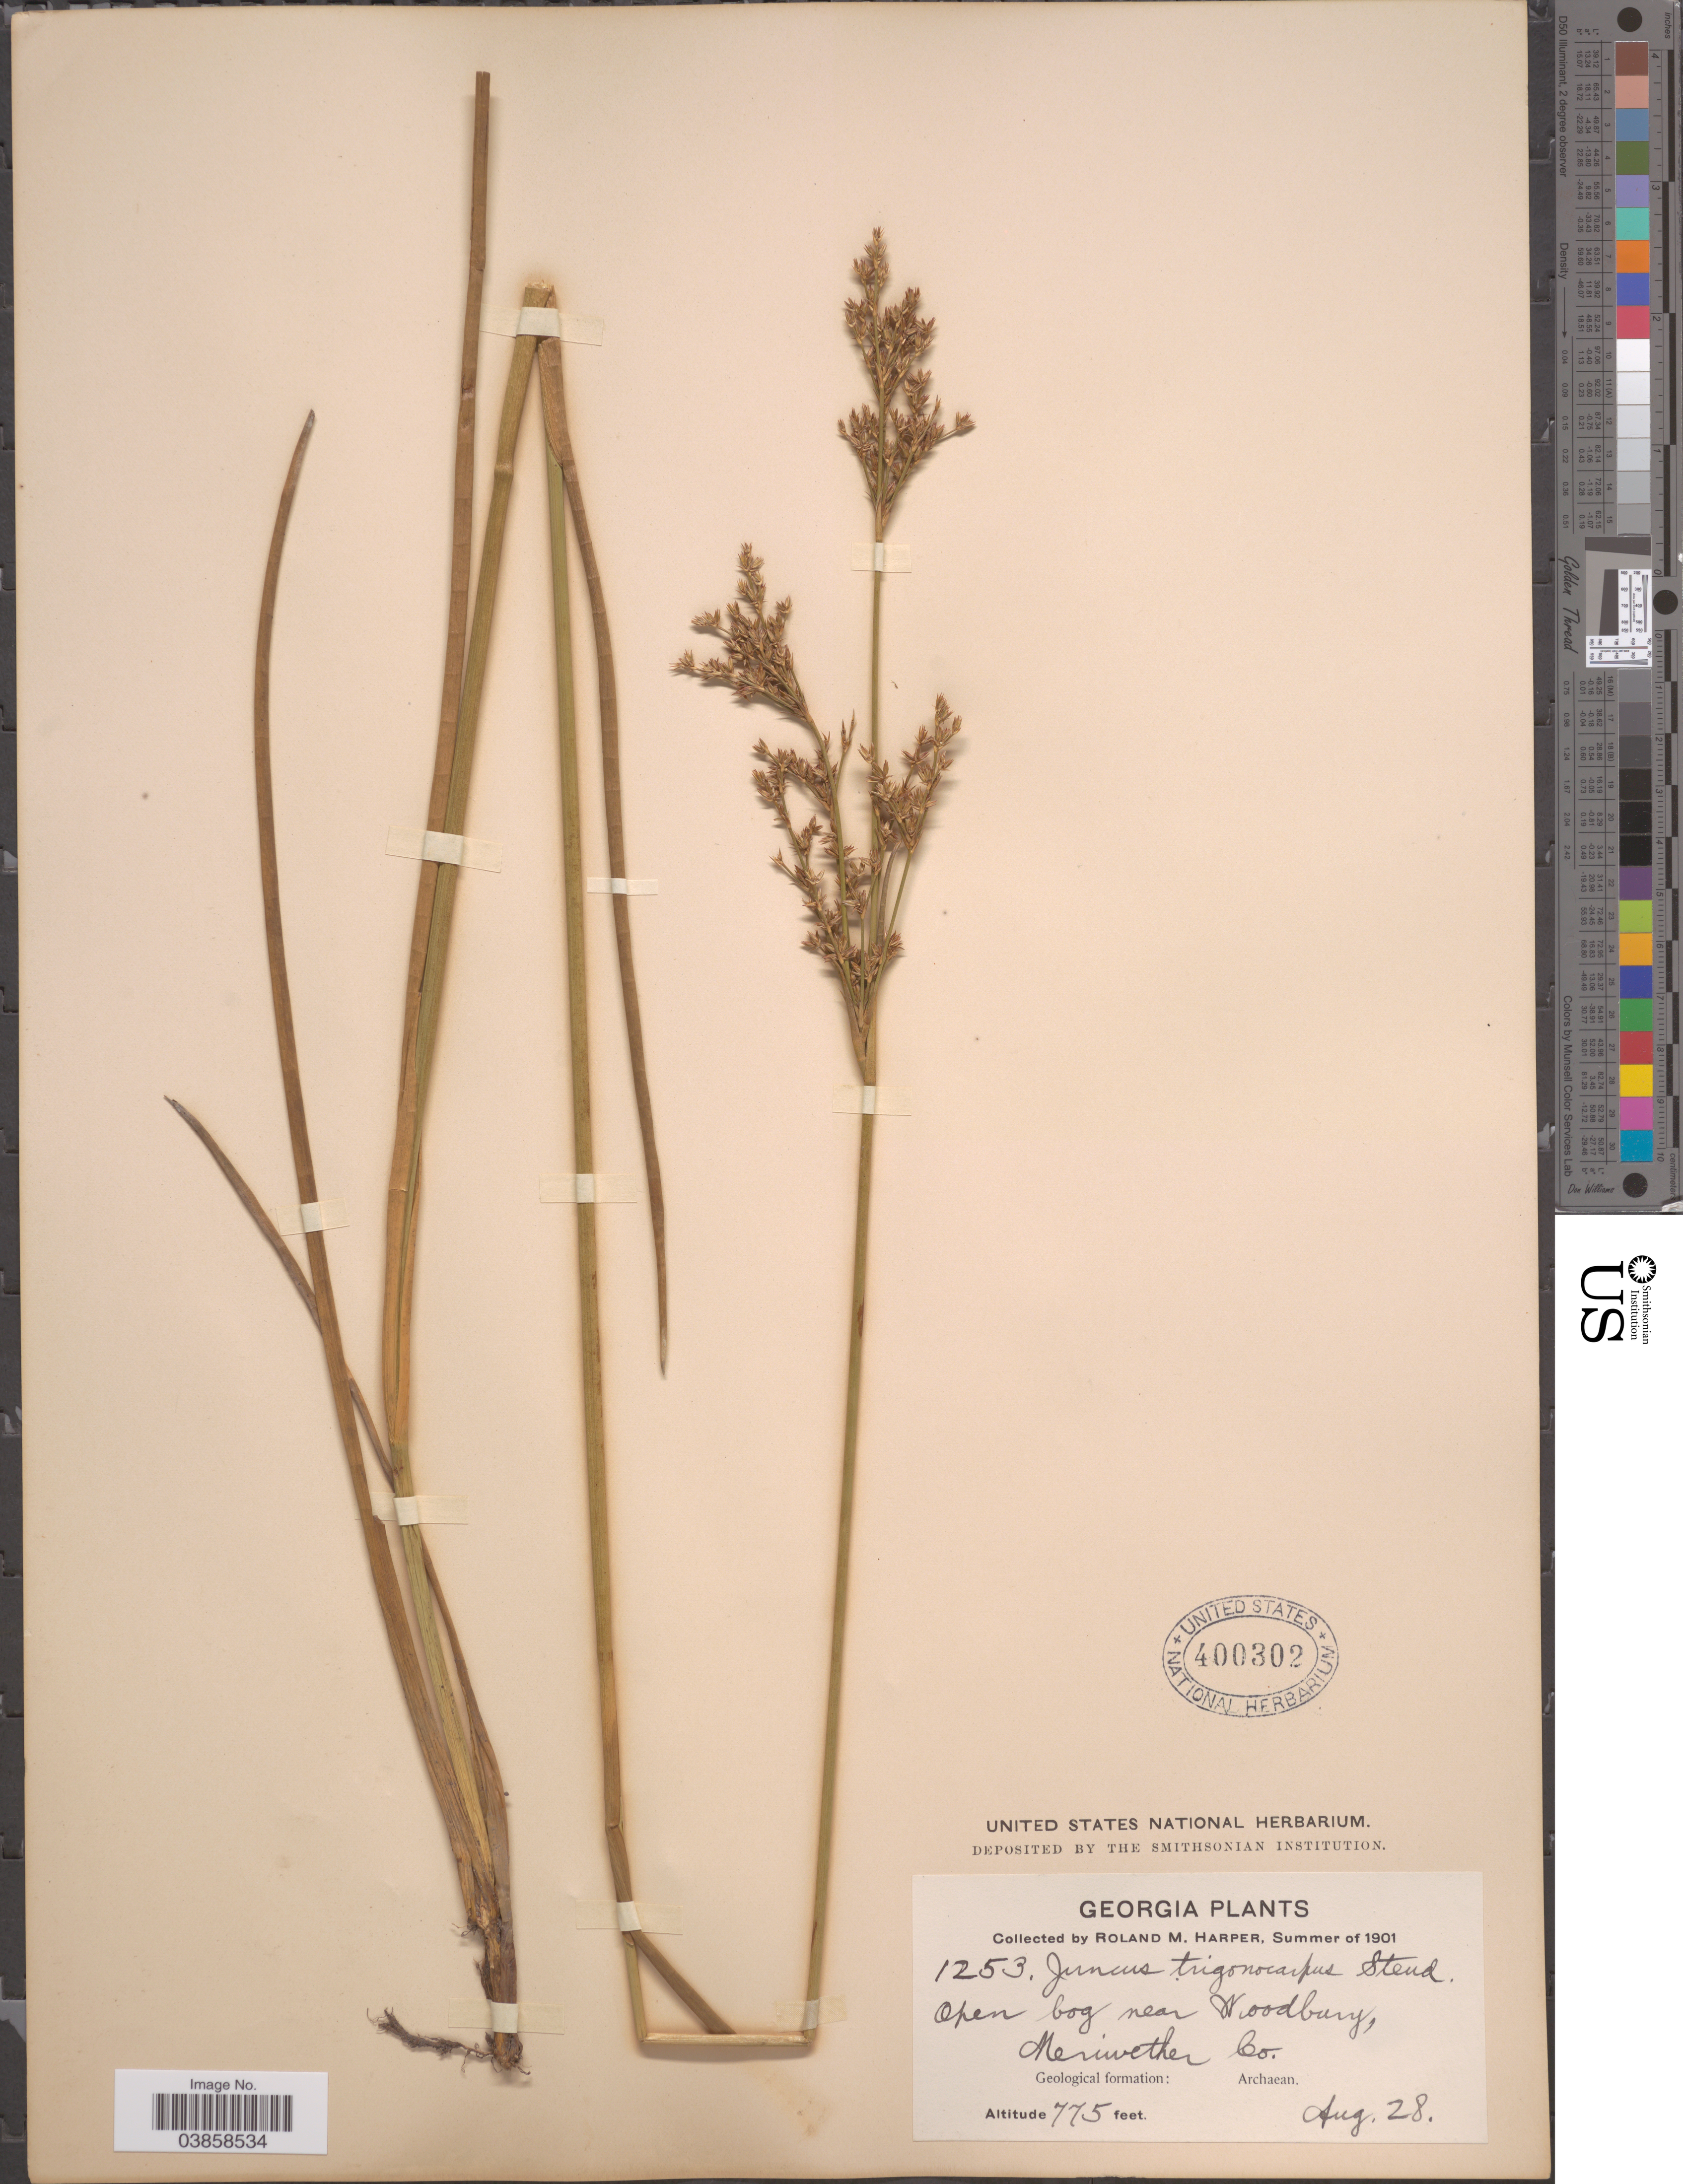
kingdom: Plantae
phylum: Tracheophyta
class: Liliopsida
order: Poales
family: Juncaceae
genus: Juncus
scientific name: Juncus trigonocarpus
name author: Steud.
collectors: R. M. Harper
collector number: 1253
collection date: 1901-08-28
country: United States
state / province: Georgia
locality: Open bog near Woodbury, Meriwether Co. Geological formation: Archaean.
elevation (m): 236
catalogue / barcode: US 400302